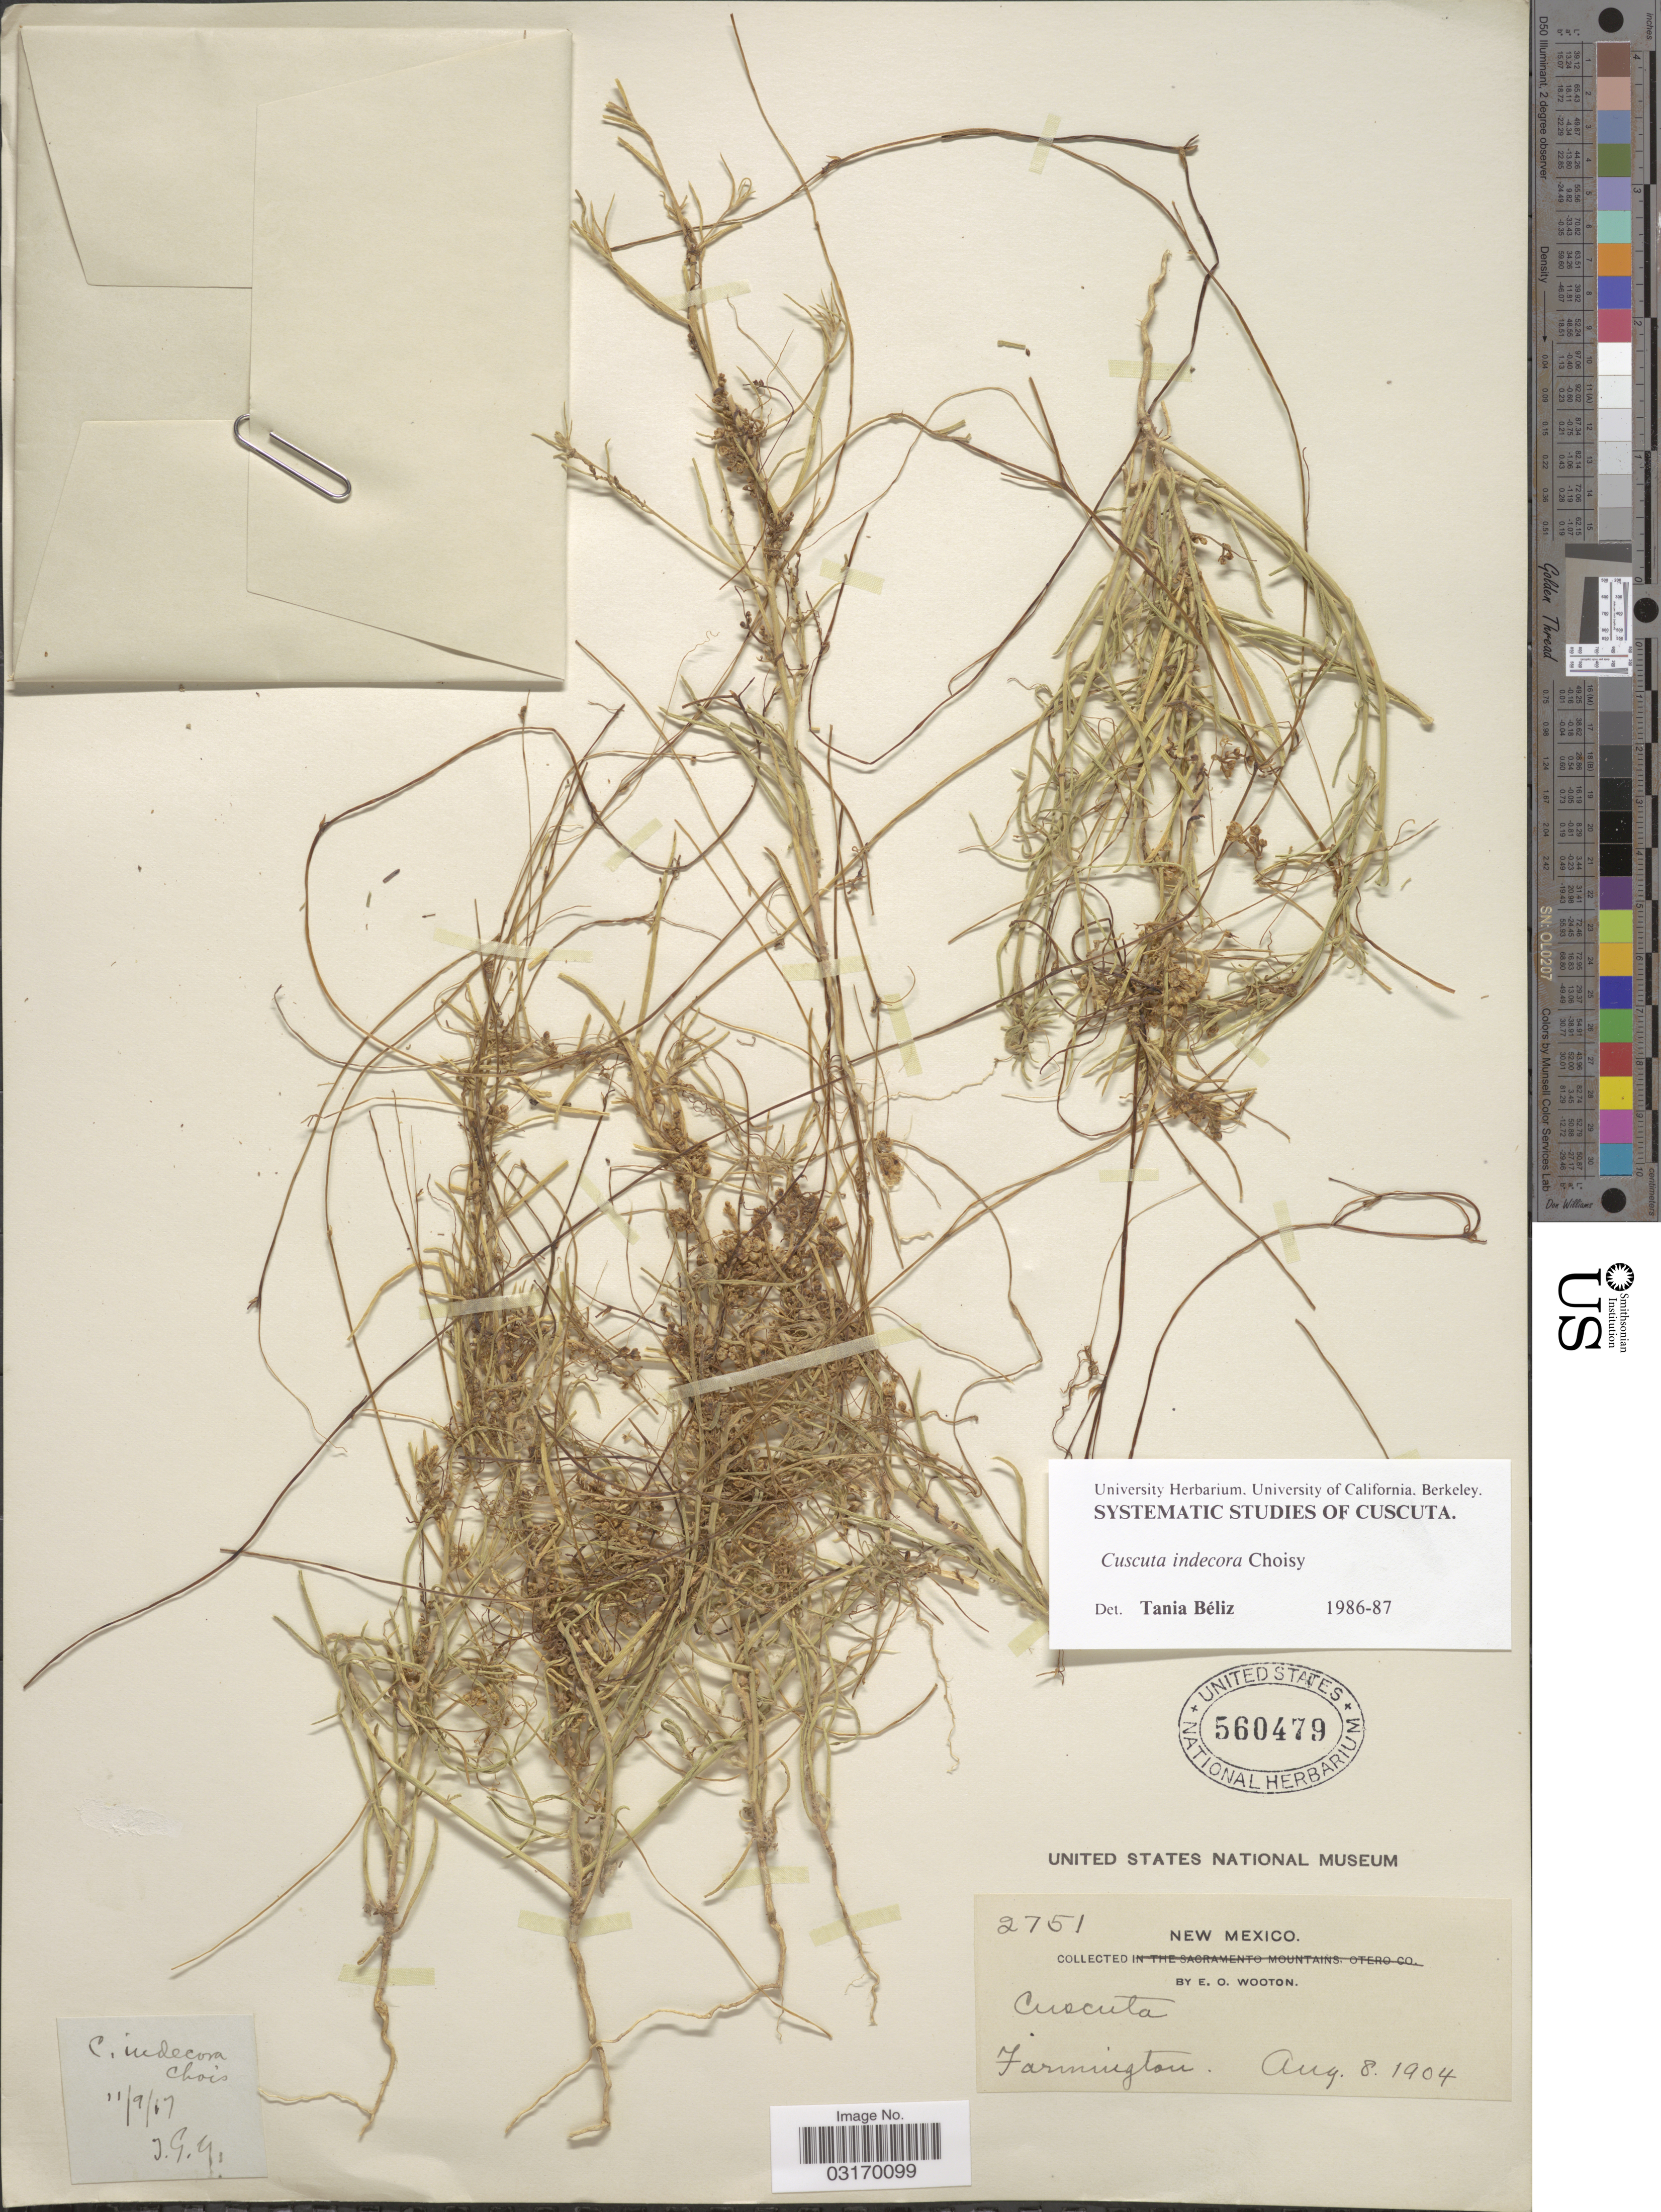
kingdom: Plantae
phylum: Tracheophyta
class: Magnoliopsida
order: Solanales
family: Convolvulaceae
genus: Cuscuta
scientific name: Cuscuta indecora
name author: Choisy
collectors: E. O. Wooton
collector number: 2751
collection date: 1904-08-08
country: United States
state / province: New Mexico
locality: Farmington.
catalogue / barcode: US 560479